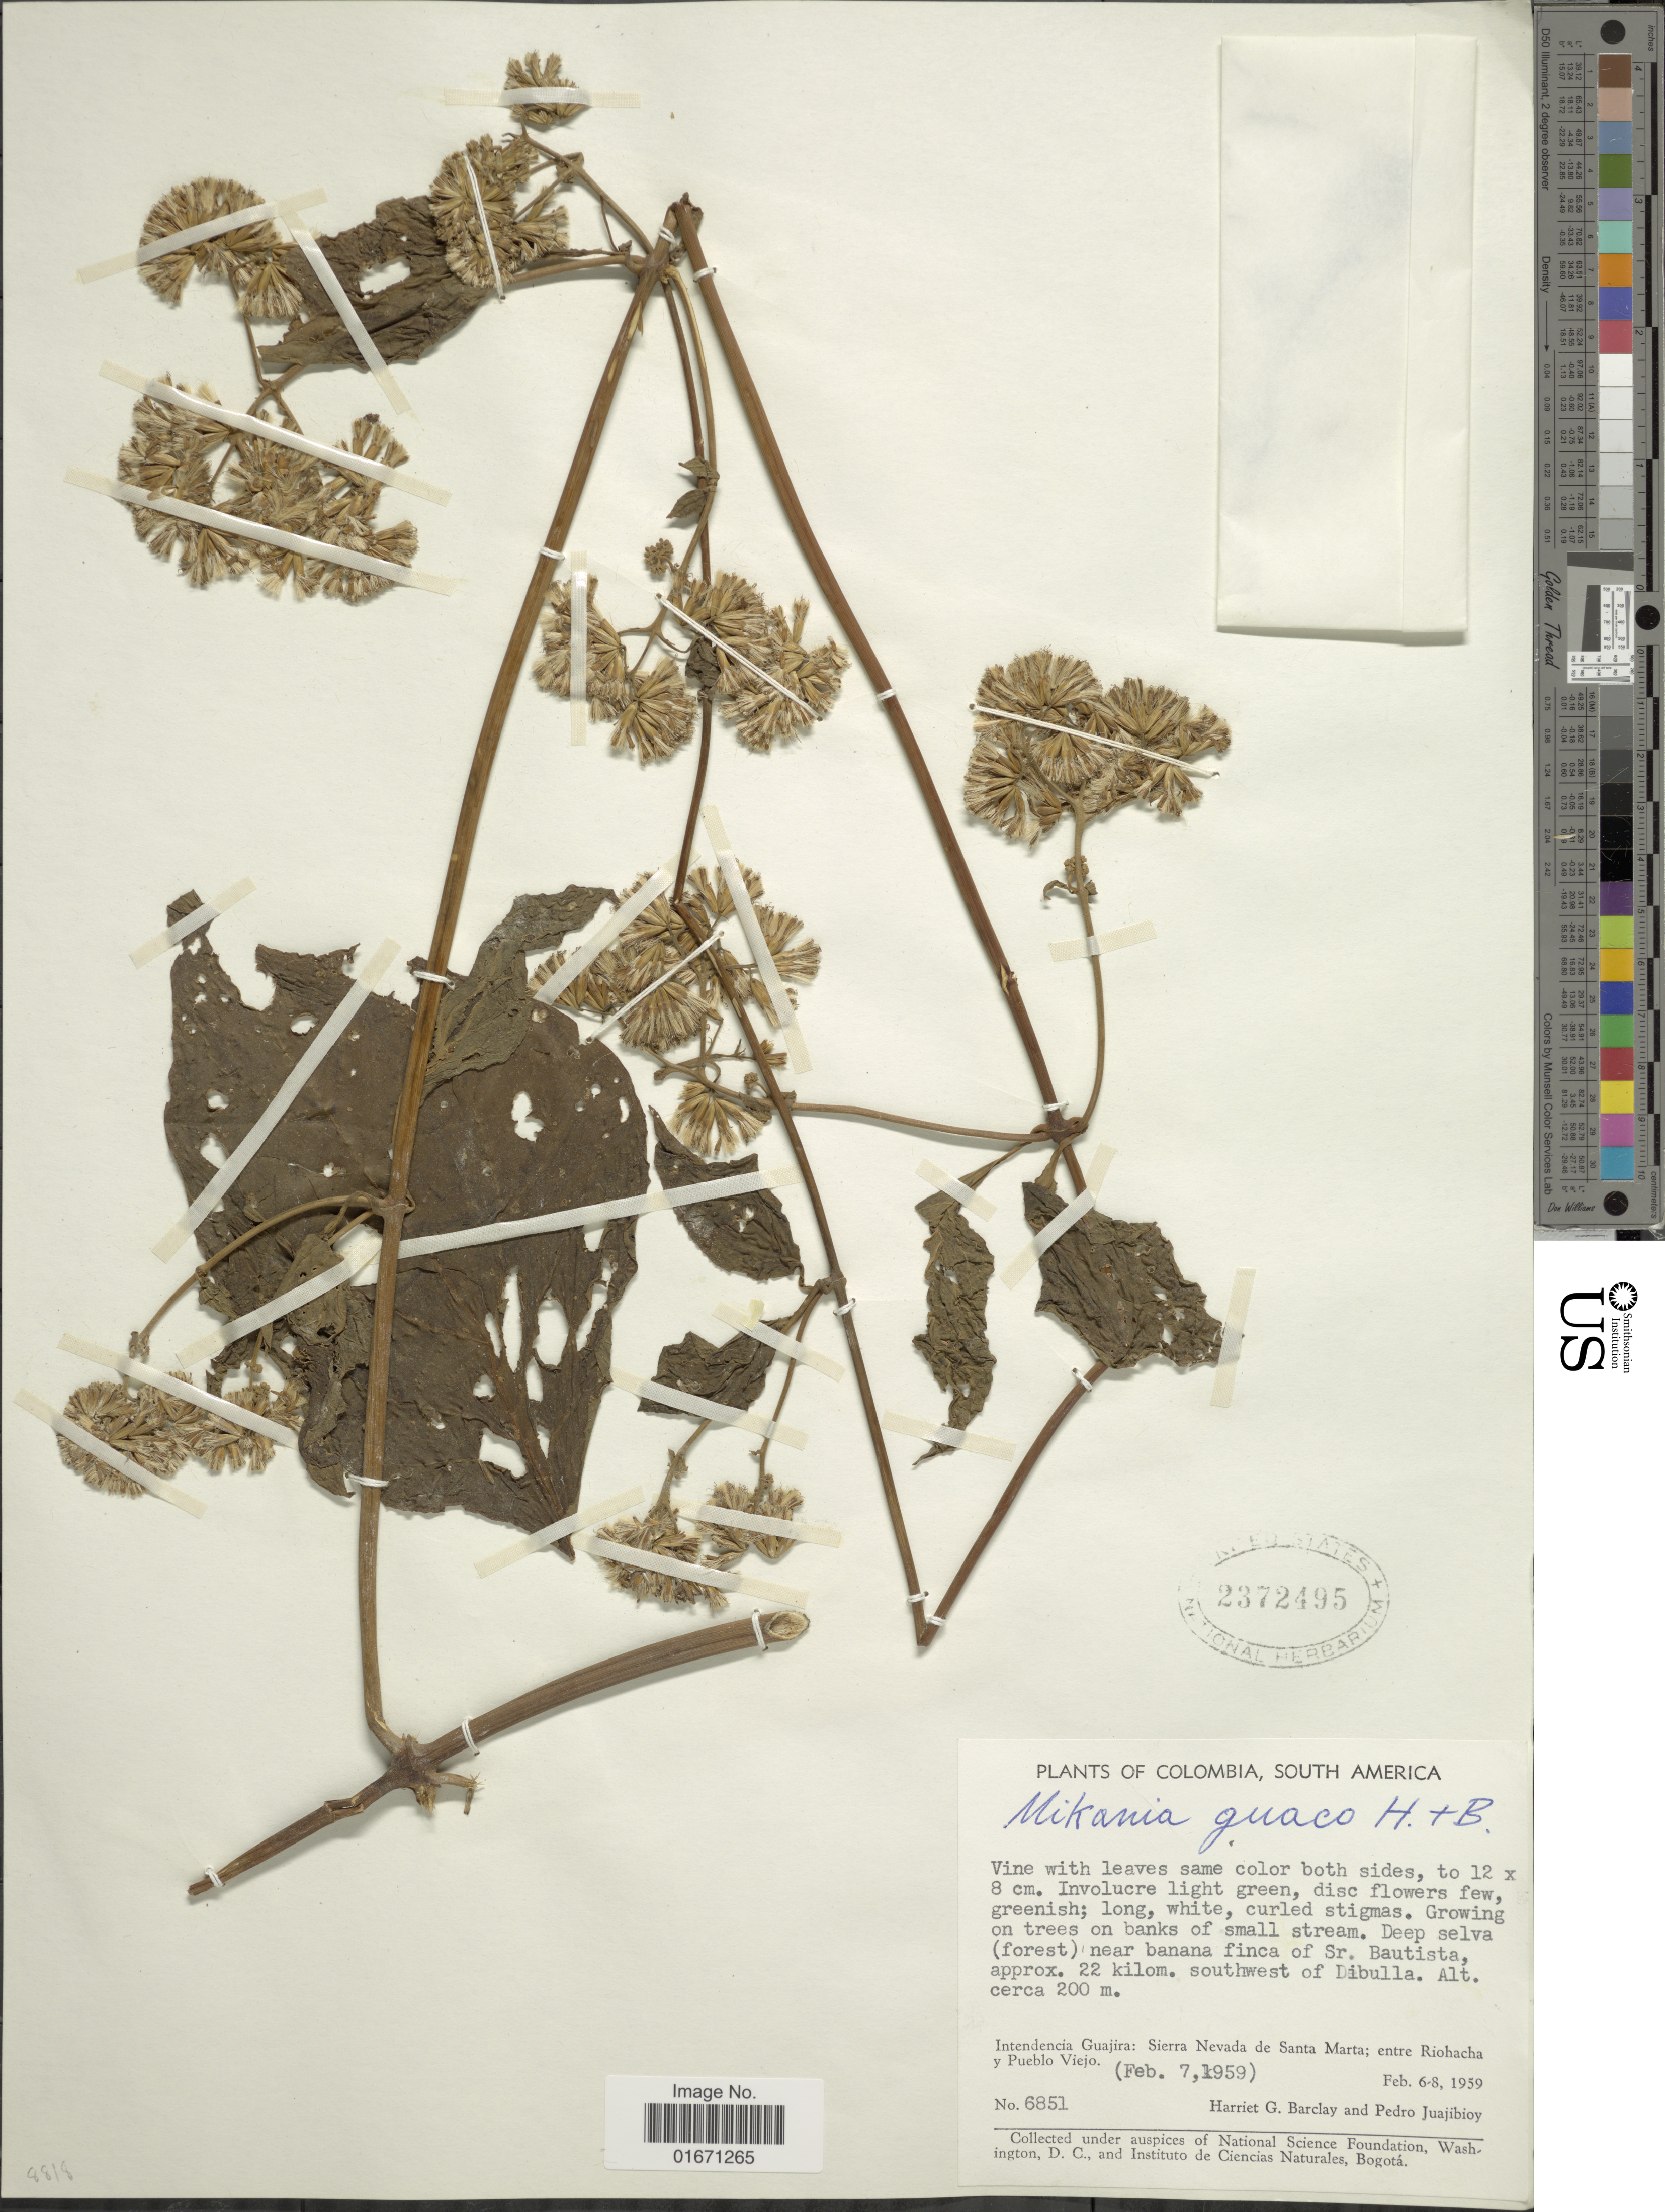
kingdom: Plantae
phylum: Tracheophyta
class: Magnoliopsida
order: Asterales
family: Asteraceae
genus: Mikania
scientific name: Mikania guaco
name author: Humb. & Bonpl.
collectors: H. G. Barclay & P. Juajibioy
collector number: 6851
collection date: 1959-02-07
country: Colombia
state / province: La Guajira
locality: South America, finca Sr. Bautista, approx. 22 kilom. southwest of Dibulla, Sierra Nevada de Santa Marta, entre Riohacha y Pueblo Viejo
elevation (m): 200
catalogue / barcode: US 2372495